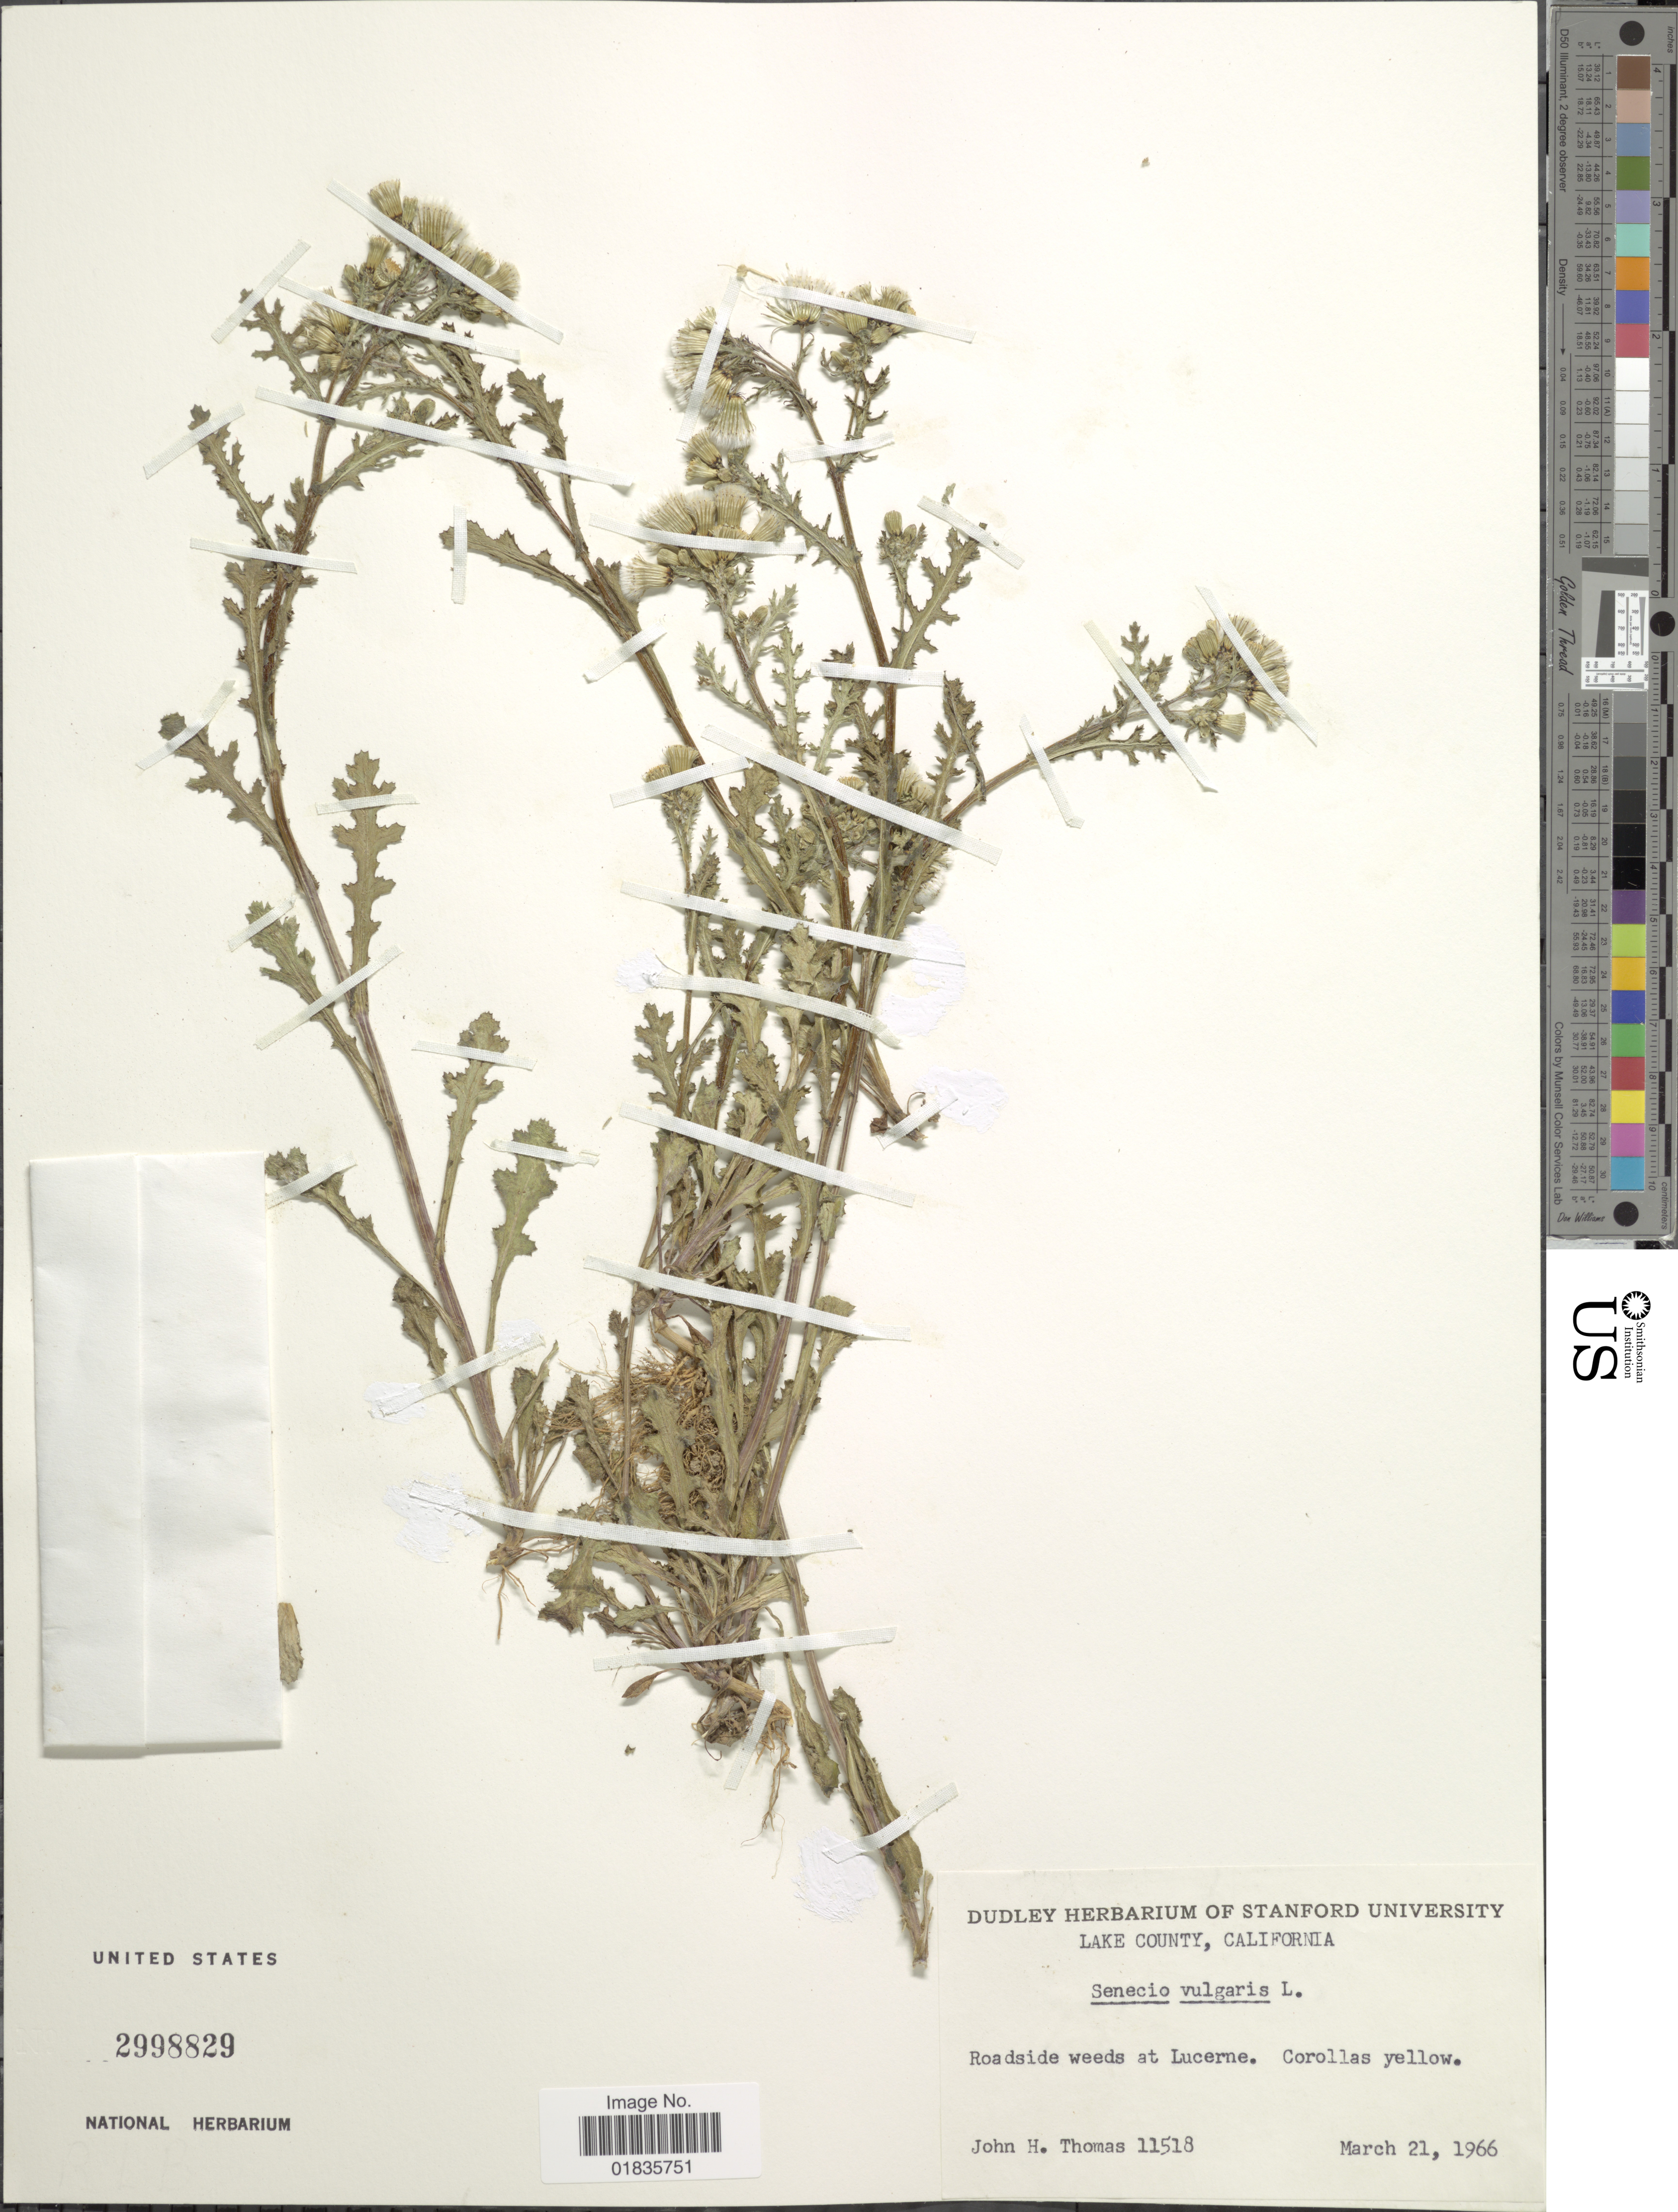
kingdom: Plantae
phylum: Tracheophyta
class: Magnoliopsida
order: Asterales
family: Asteraceae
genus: Senecio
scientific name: Senecio vulgaris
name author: L.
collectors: J. H. Thomas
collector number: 11518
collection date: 1966-03-21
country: United States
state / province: California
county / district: Lake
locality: Lake County, roadside weeds at Lucerne.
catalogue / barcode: US 2998829